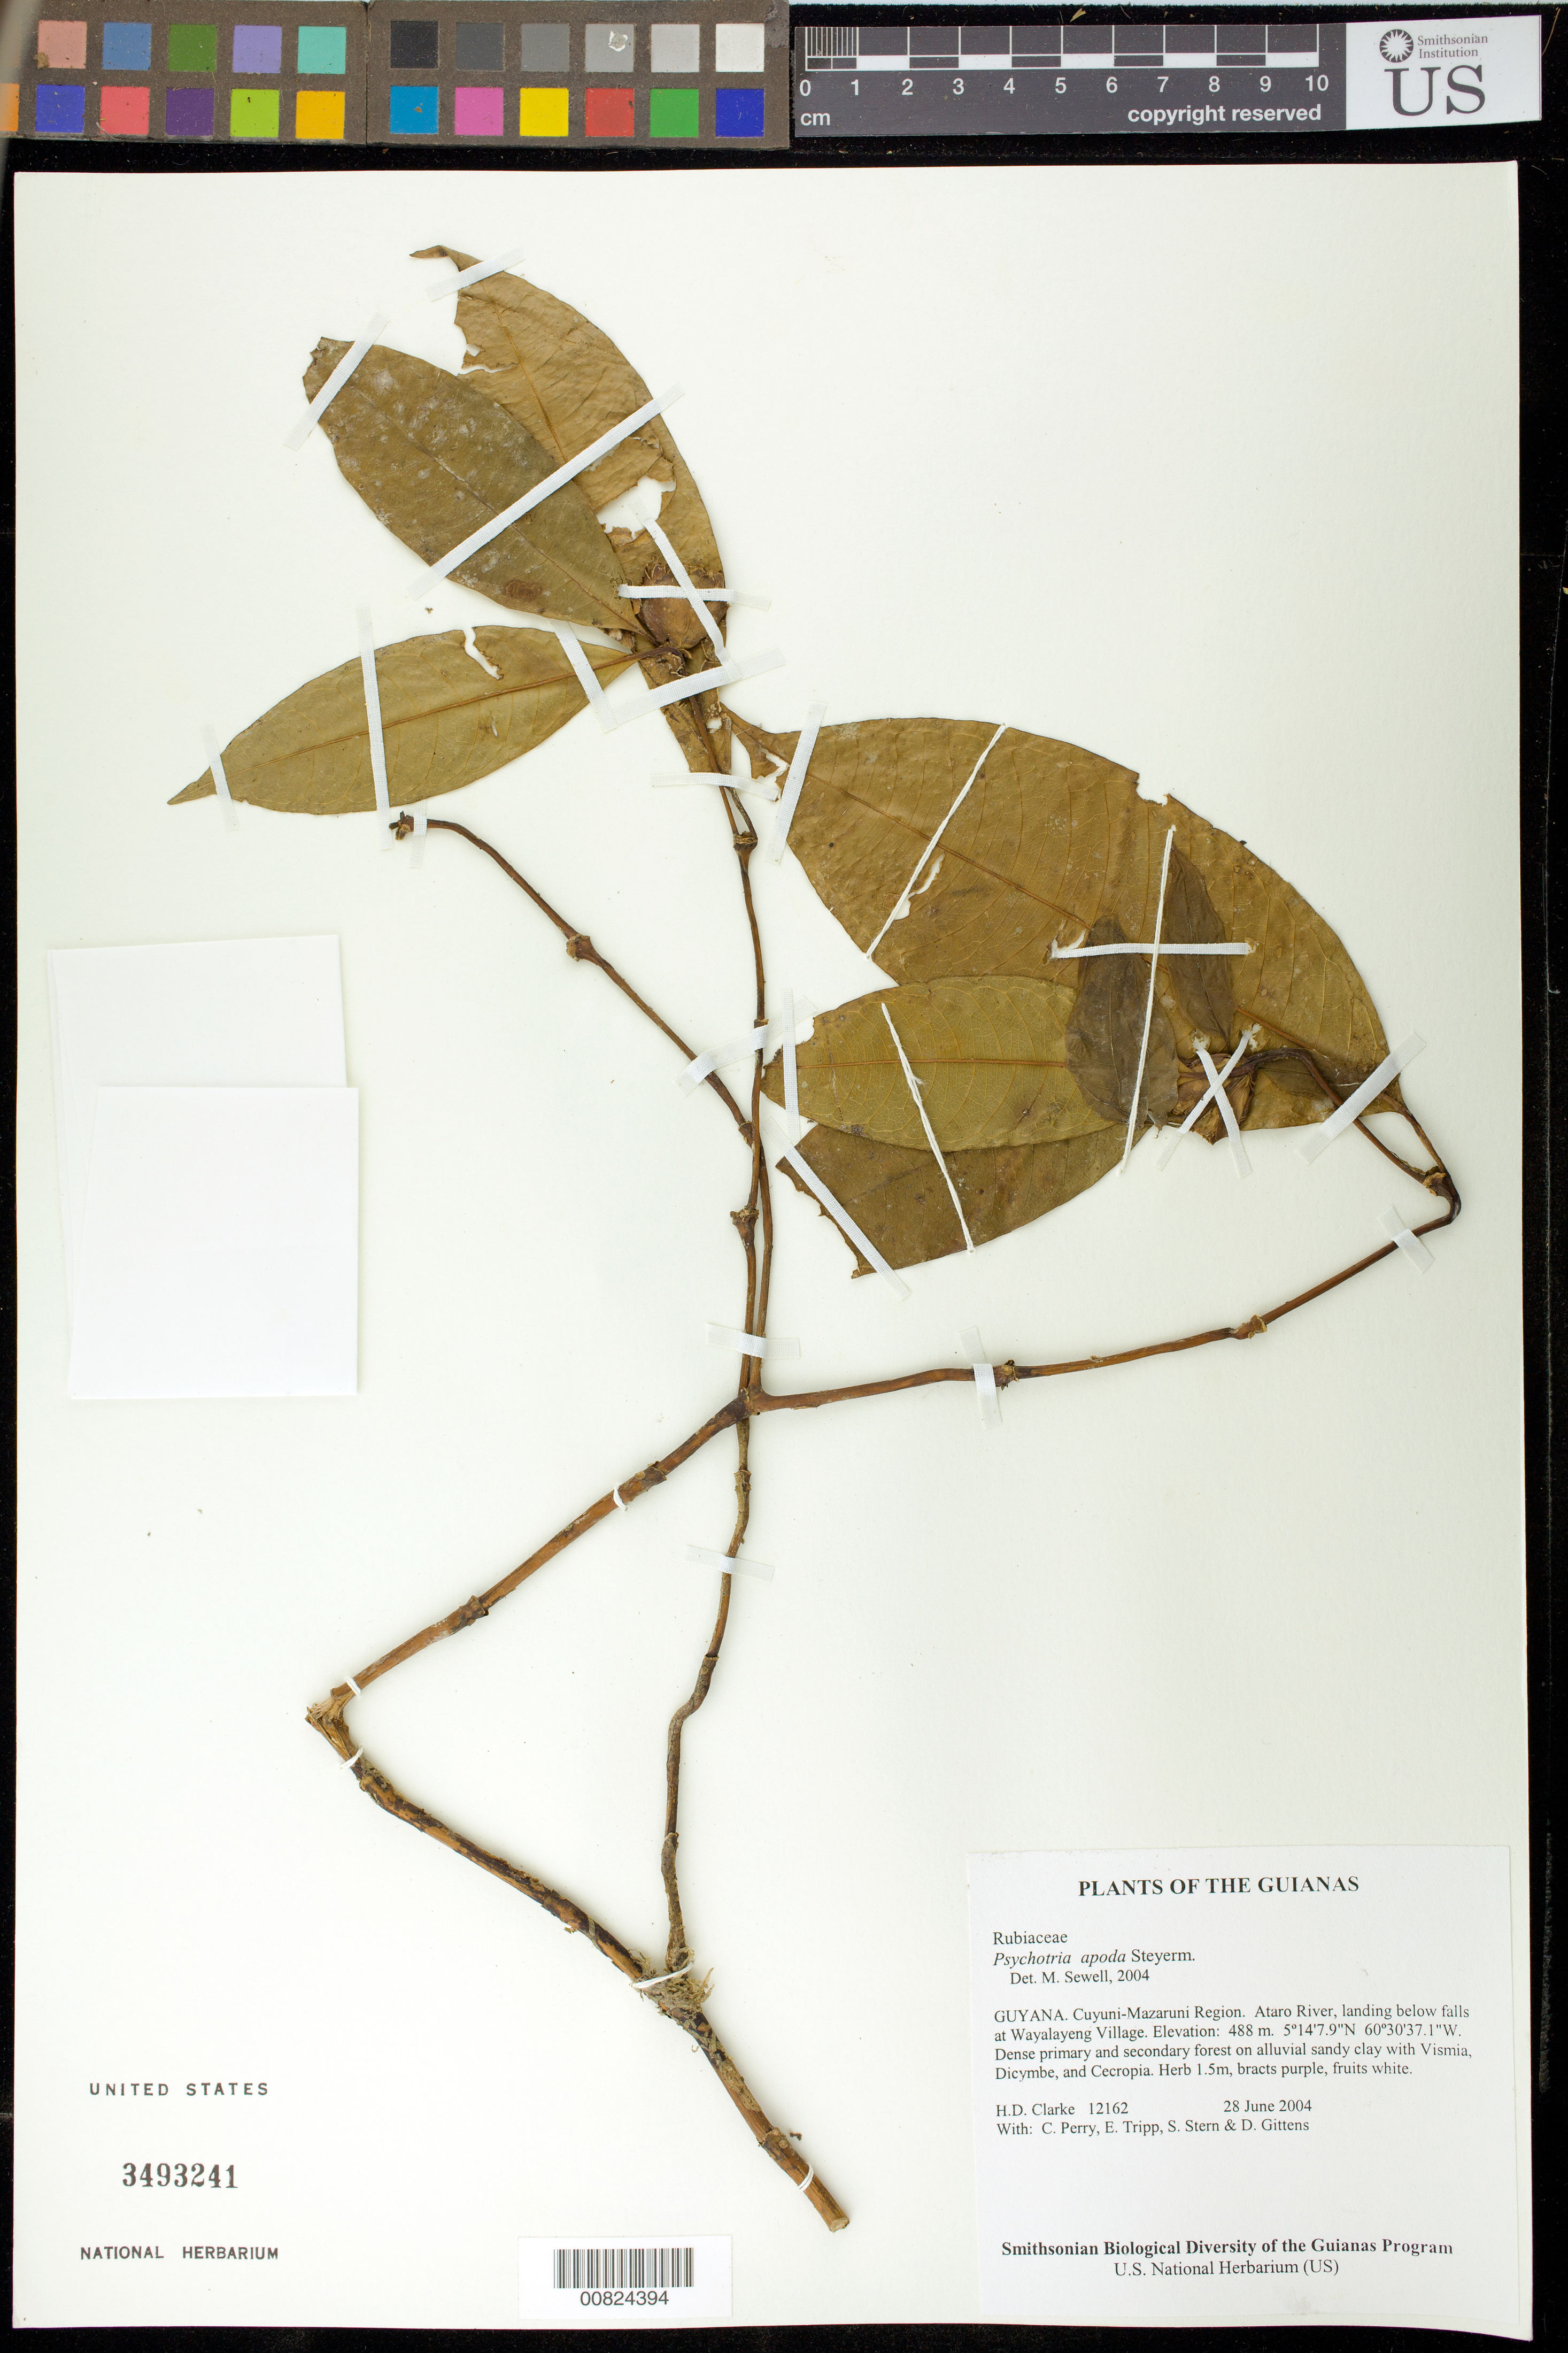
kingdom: Plantae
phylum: Tracheophyta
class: Magnoliopsida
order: Gentianales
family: Rubiaceae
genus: Palicourea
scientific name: Palicourea apoda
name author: (Steyerm.) Delprete & J.H. Kirkbr.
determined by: Kirkbride, J. H., Jr.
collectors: H. D. Clarke, C. Perry, E. Tripp, S. R. Stern & D. Gittens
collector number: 12162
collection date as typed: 28 June 2004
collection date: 2004-06-28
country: Guyana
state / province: Cuyuni-Mazaruni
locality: Ataro River, landing below falls at Wayalayeng Village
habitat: Dense primary and secondary forest on alluvial sandy clay with Vismia, Dicymbe, and Cecropia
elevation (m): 488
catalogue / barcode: US 3493241